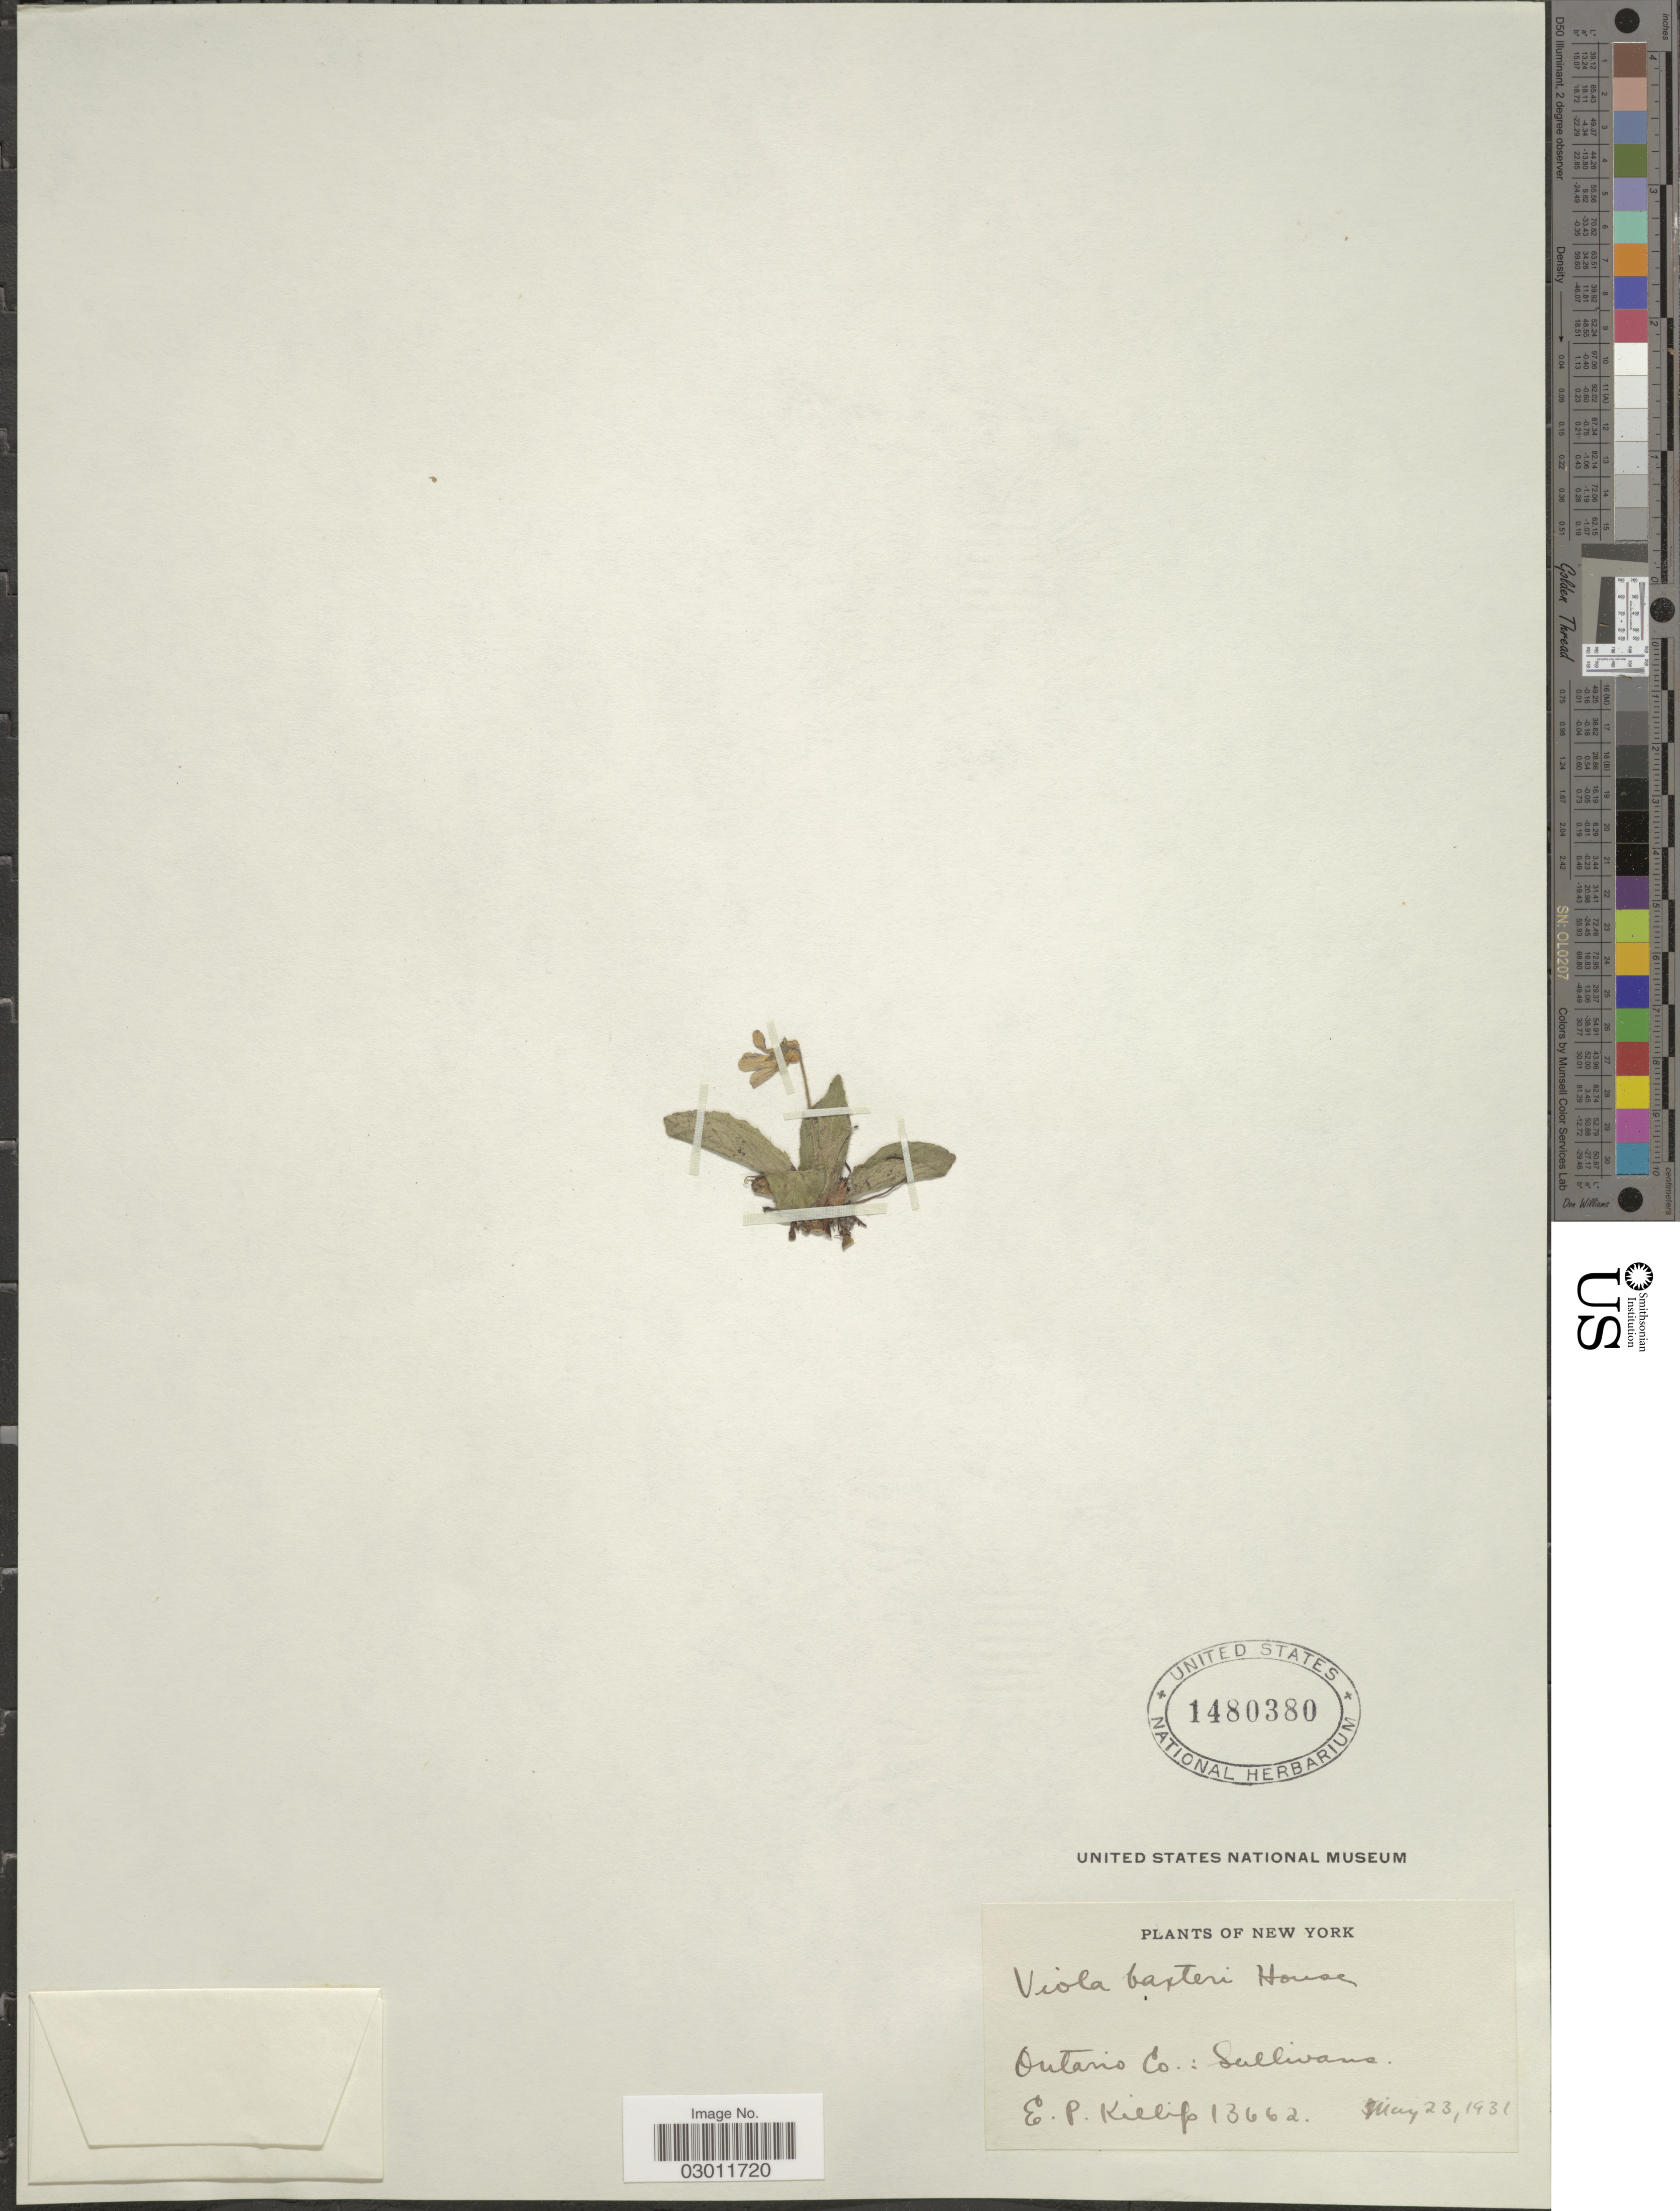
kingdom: Plantae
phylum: Tracheophyta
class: Magnoliopsida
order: Malpighiales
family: Violaceae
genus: Viola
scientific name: Viola baxteri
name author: House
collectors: E. P. Killip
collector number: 13662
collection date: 1931-05-23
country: United States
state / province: New York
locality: Ontario Co.: Sullivans.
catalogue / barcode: US 1480380